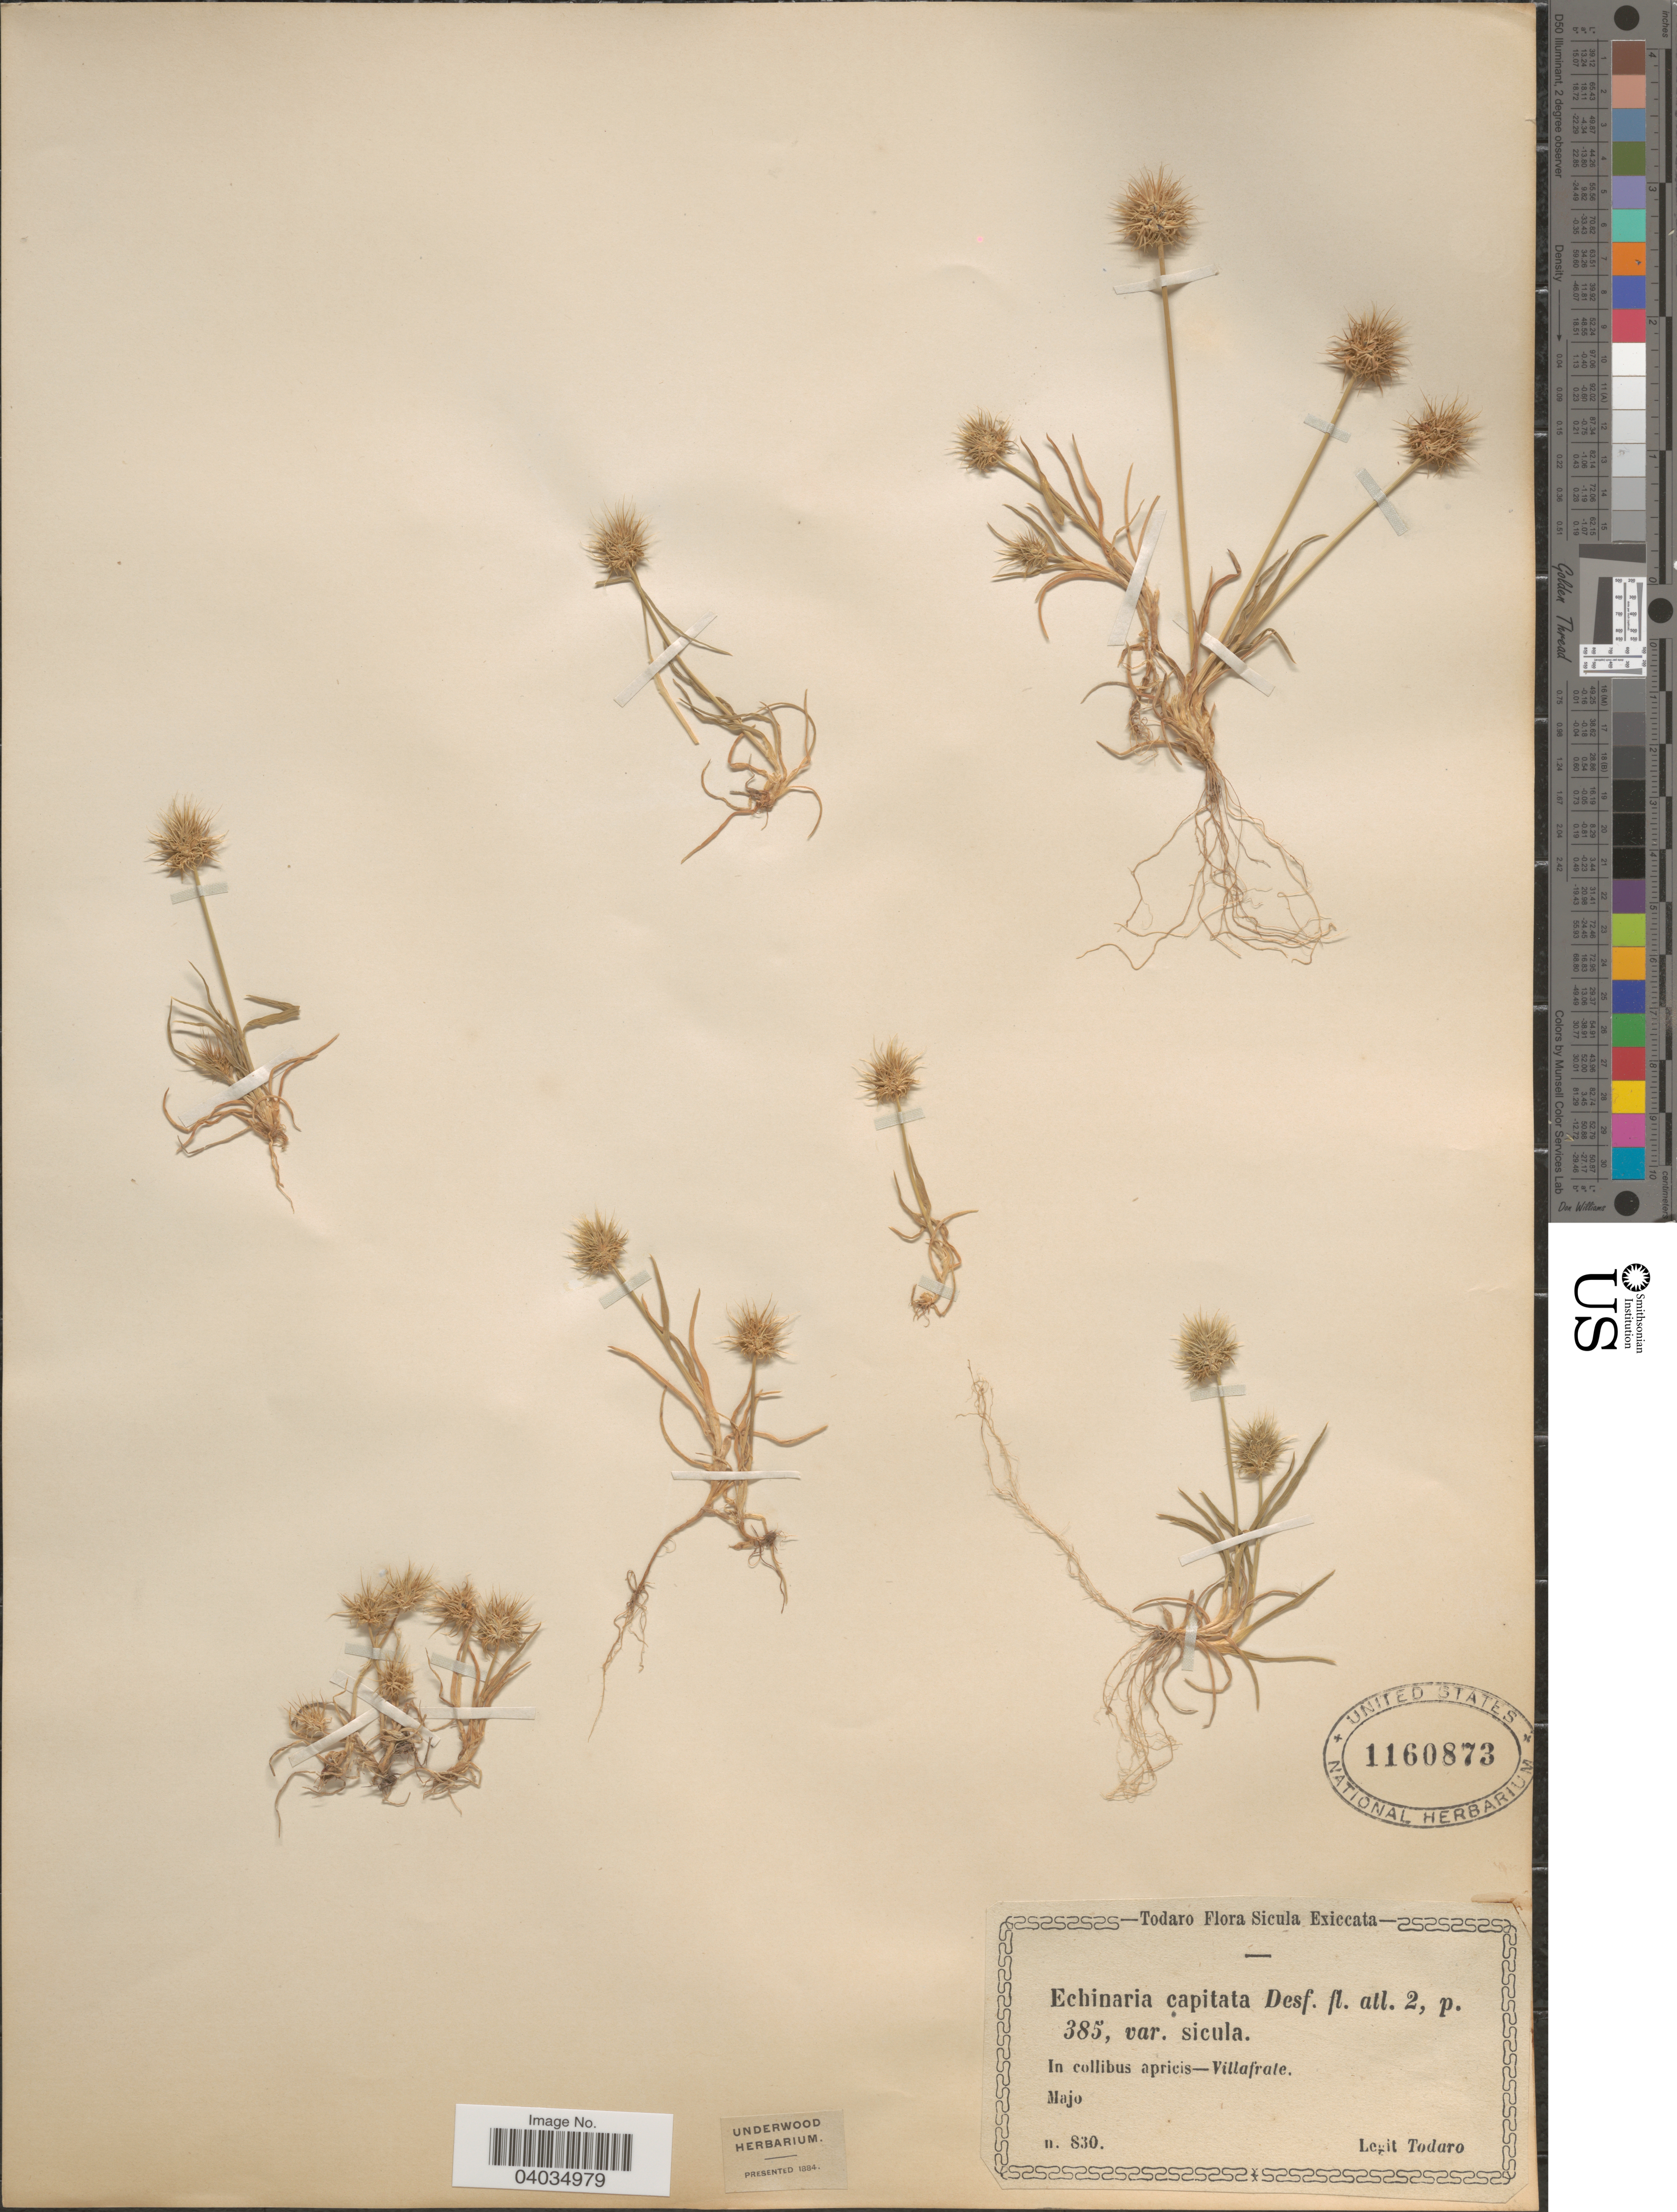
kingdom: Plantae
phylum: Tracheophyta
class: Liliopsida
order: Poales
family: Poaceae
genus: Echinaria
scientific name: Echinaria capitata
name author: (L.) Desf.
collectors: Todaro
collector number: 830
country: Italy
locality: Sicula. In collibus apricis-Villafrate.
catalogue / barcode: US 1160873